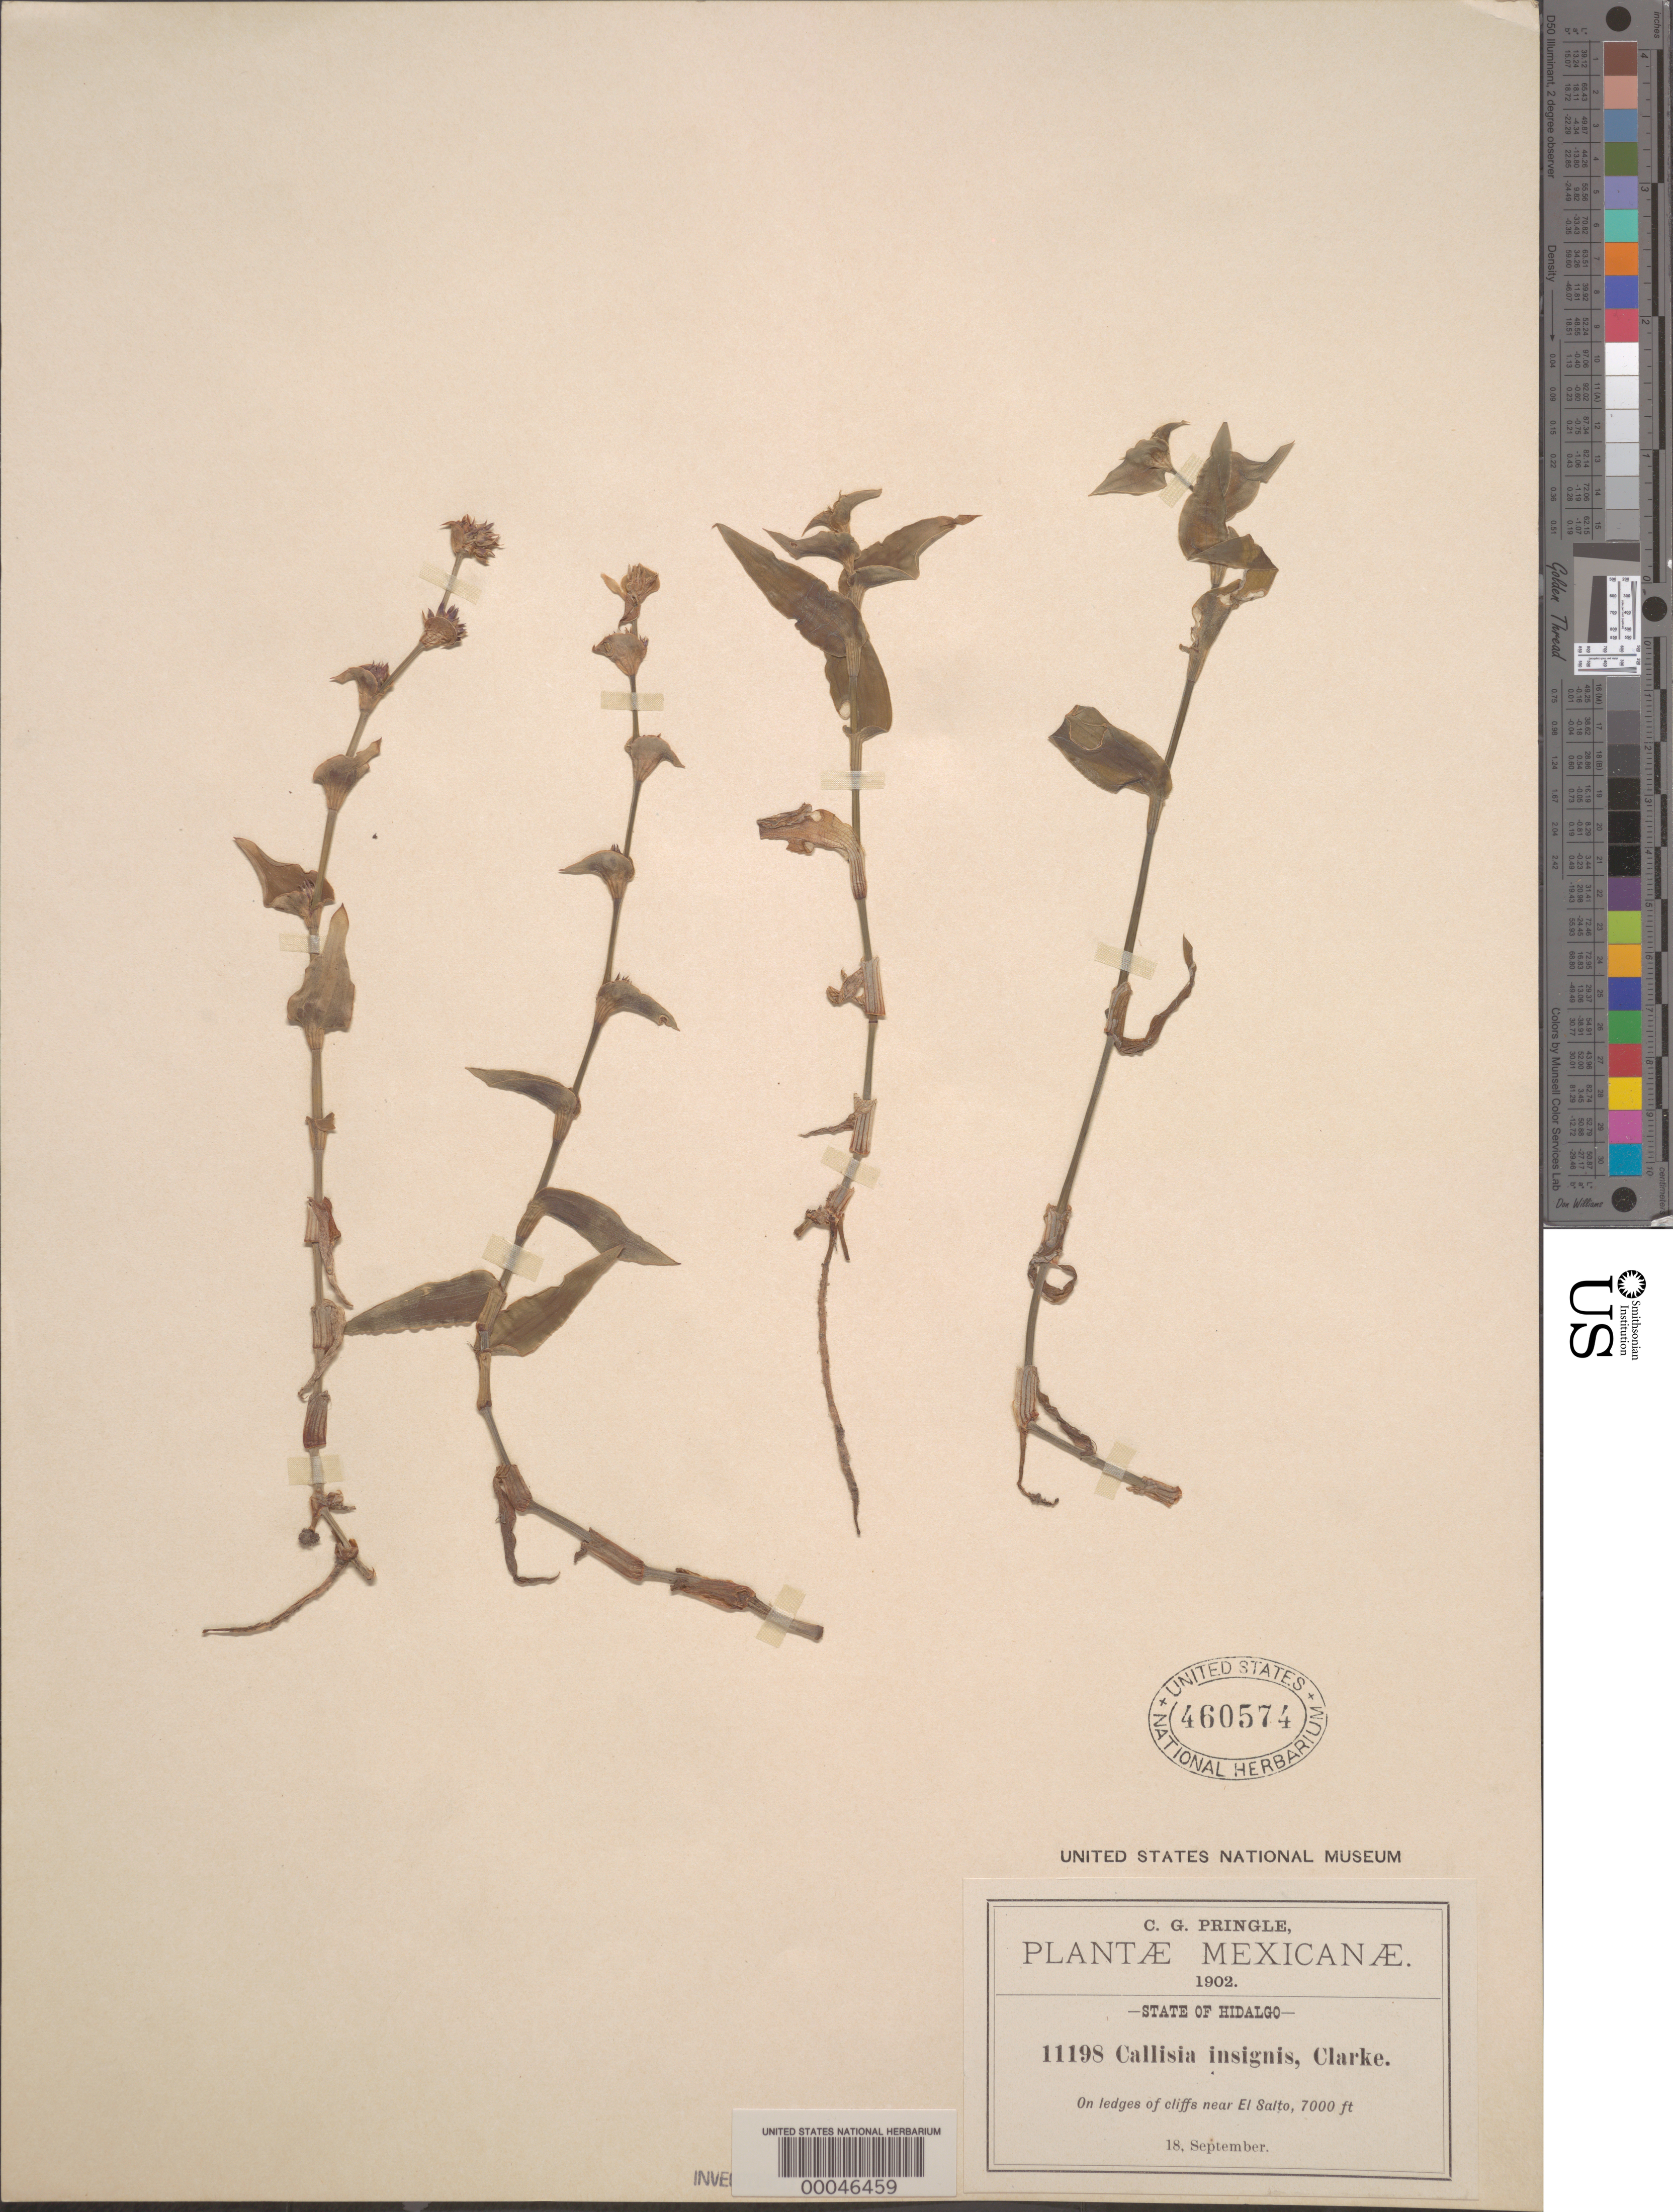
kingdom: Plantae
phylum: Tracheophyta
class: Liliopsida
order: Commelinales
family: Commelinaceae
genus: Callisia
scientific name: Callisia insignis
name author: C.B. Clarke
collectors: C. G. Pringle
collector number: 11198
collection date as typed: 18 Sep 1902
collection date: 1902-09-18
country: Mexico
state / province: Hidalgo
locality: Near El Salto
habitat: Ledges of cliffs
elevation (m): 2135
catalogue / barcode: US 460574